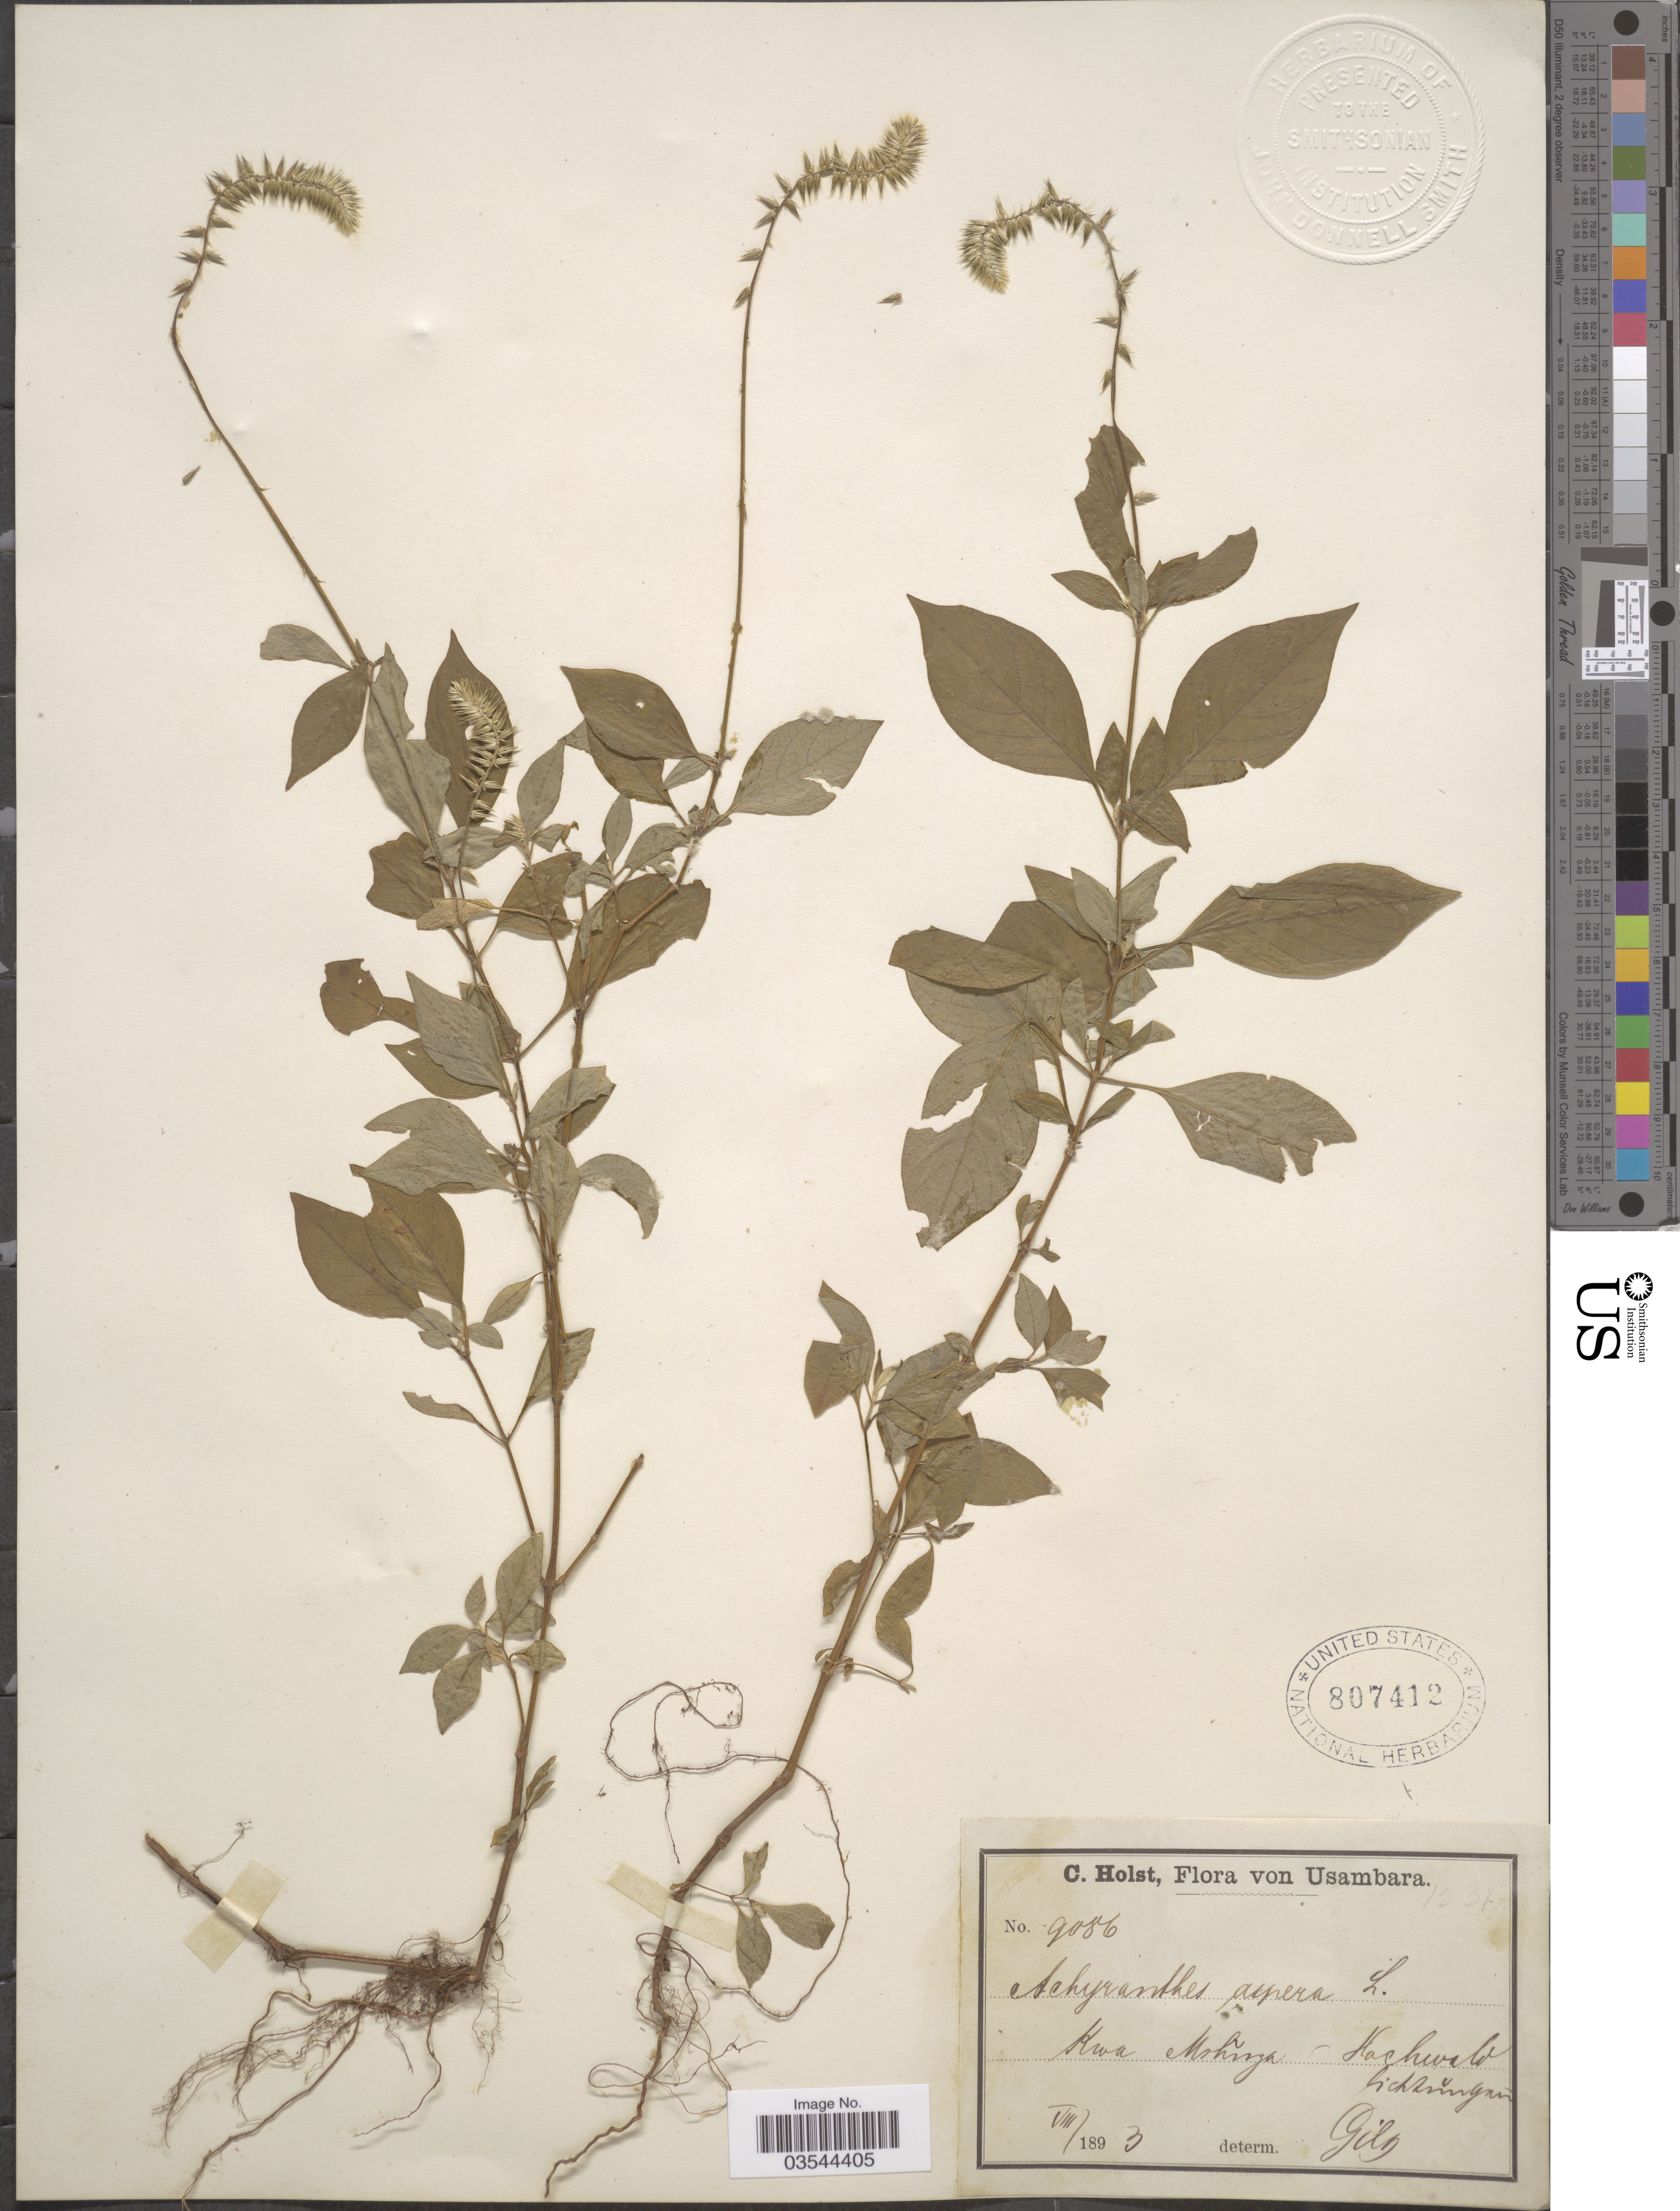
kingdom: Plantae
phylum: Tracheophyta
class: Magnoliopsida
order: Caryophyllales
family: Amaranthaceae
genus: Achyranthes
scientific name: Achyranthes aspera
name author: L.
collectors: C. H. Holst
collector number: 9086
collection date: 1893-08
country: Tanzania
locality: Usambara. Kwa Mshuza.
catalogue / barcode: US 807412